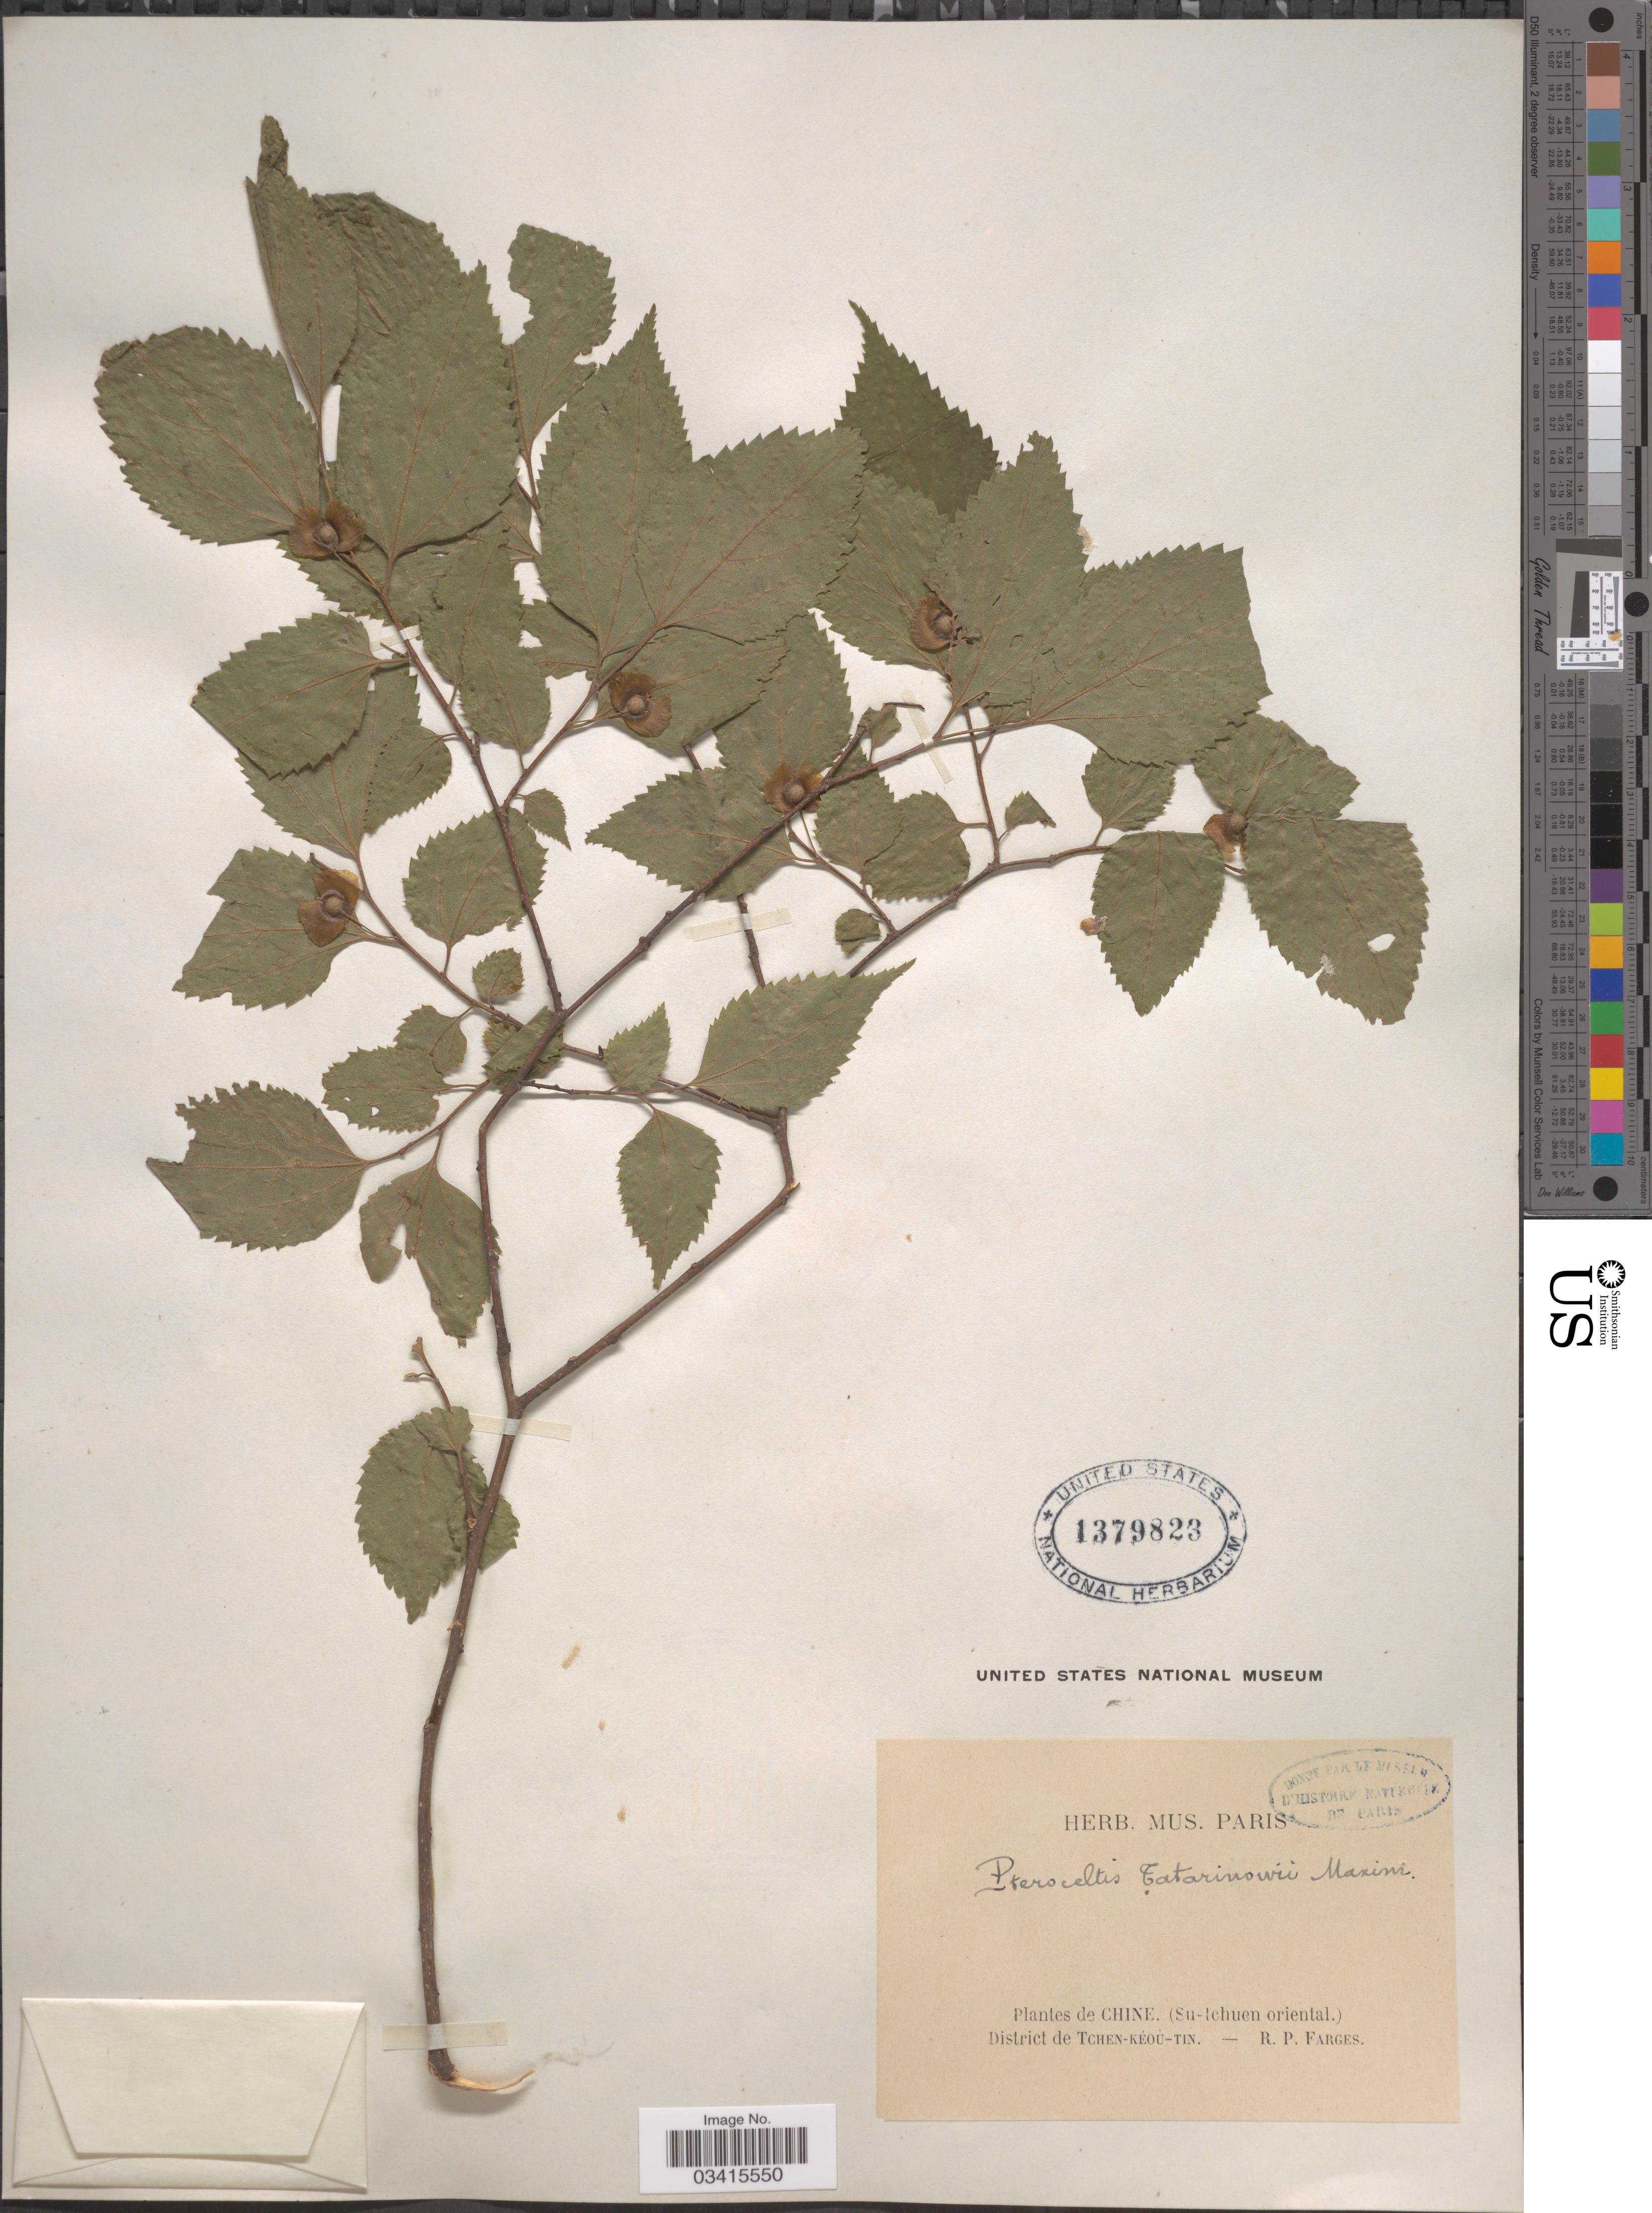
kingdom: Plantae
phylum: Tracheophyta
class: Magnoliopsida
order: Rosales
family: Cannabaceae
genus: Pteroceltis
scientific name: Pteroceltis tatarinowii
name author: Maxim.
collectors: R. Farges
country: China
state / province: Sichuan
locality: Chine. (Su-tchuen oriental.). District de Tchen-Kéou-Tin.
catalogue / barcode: US 1379823